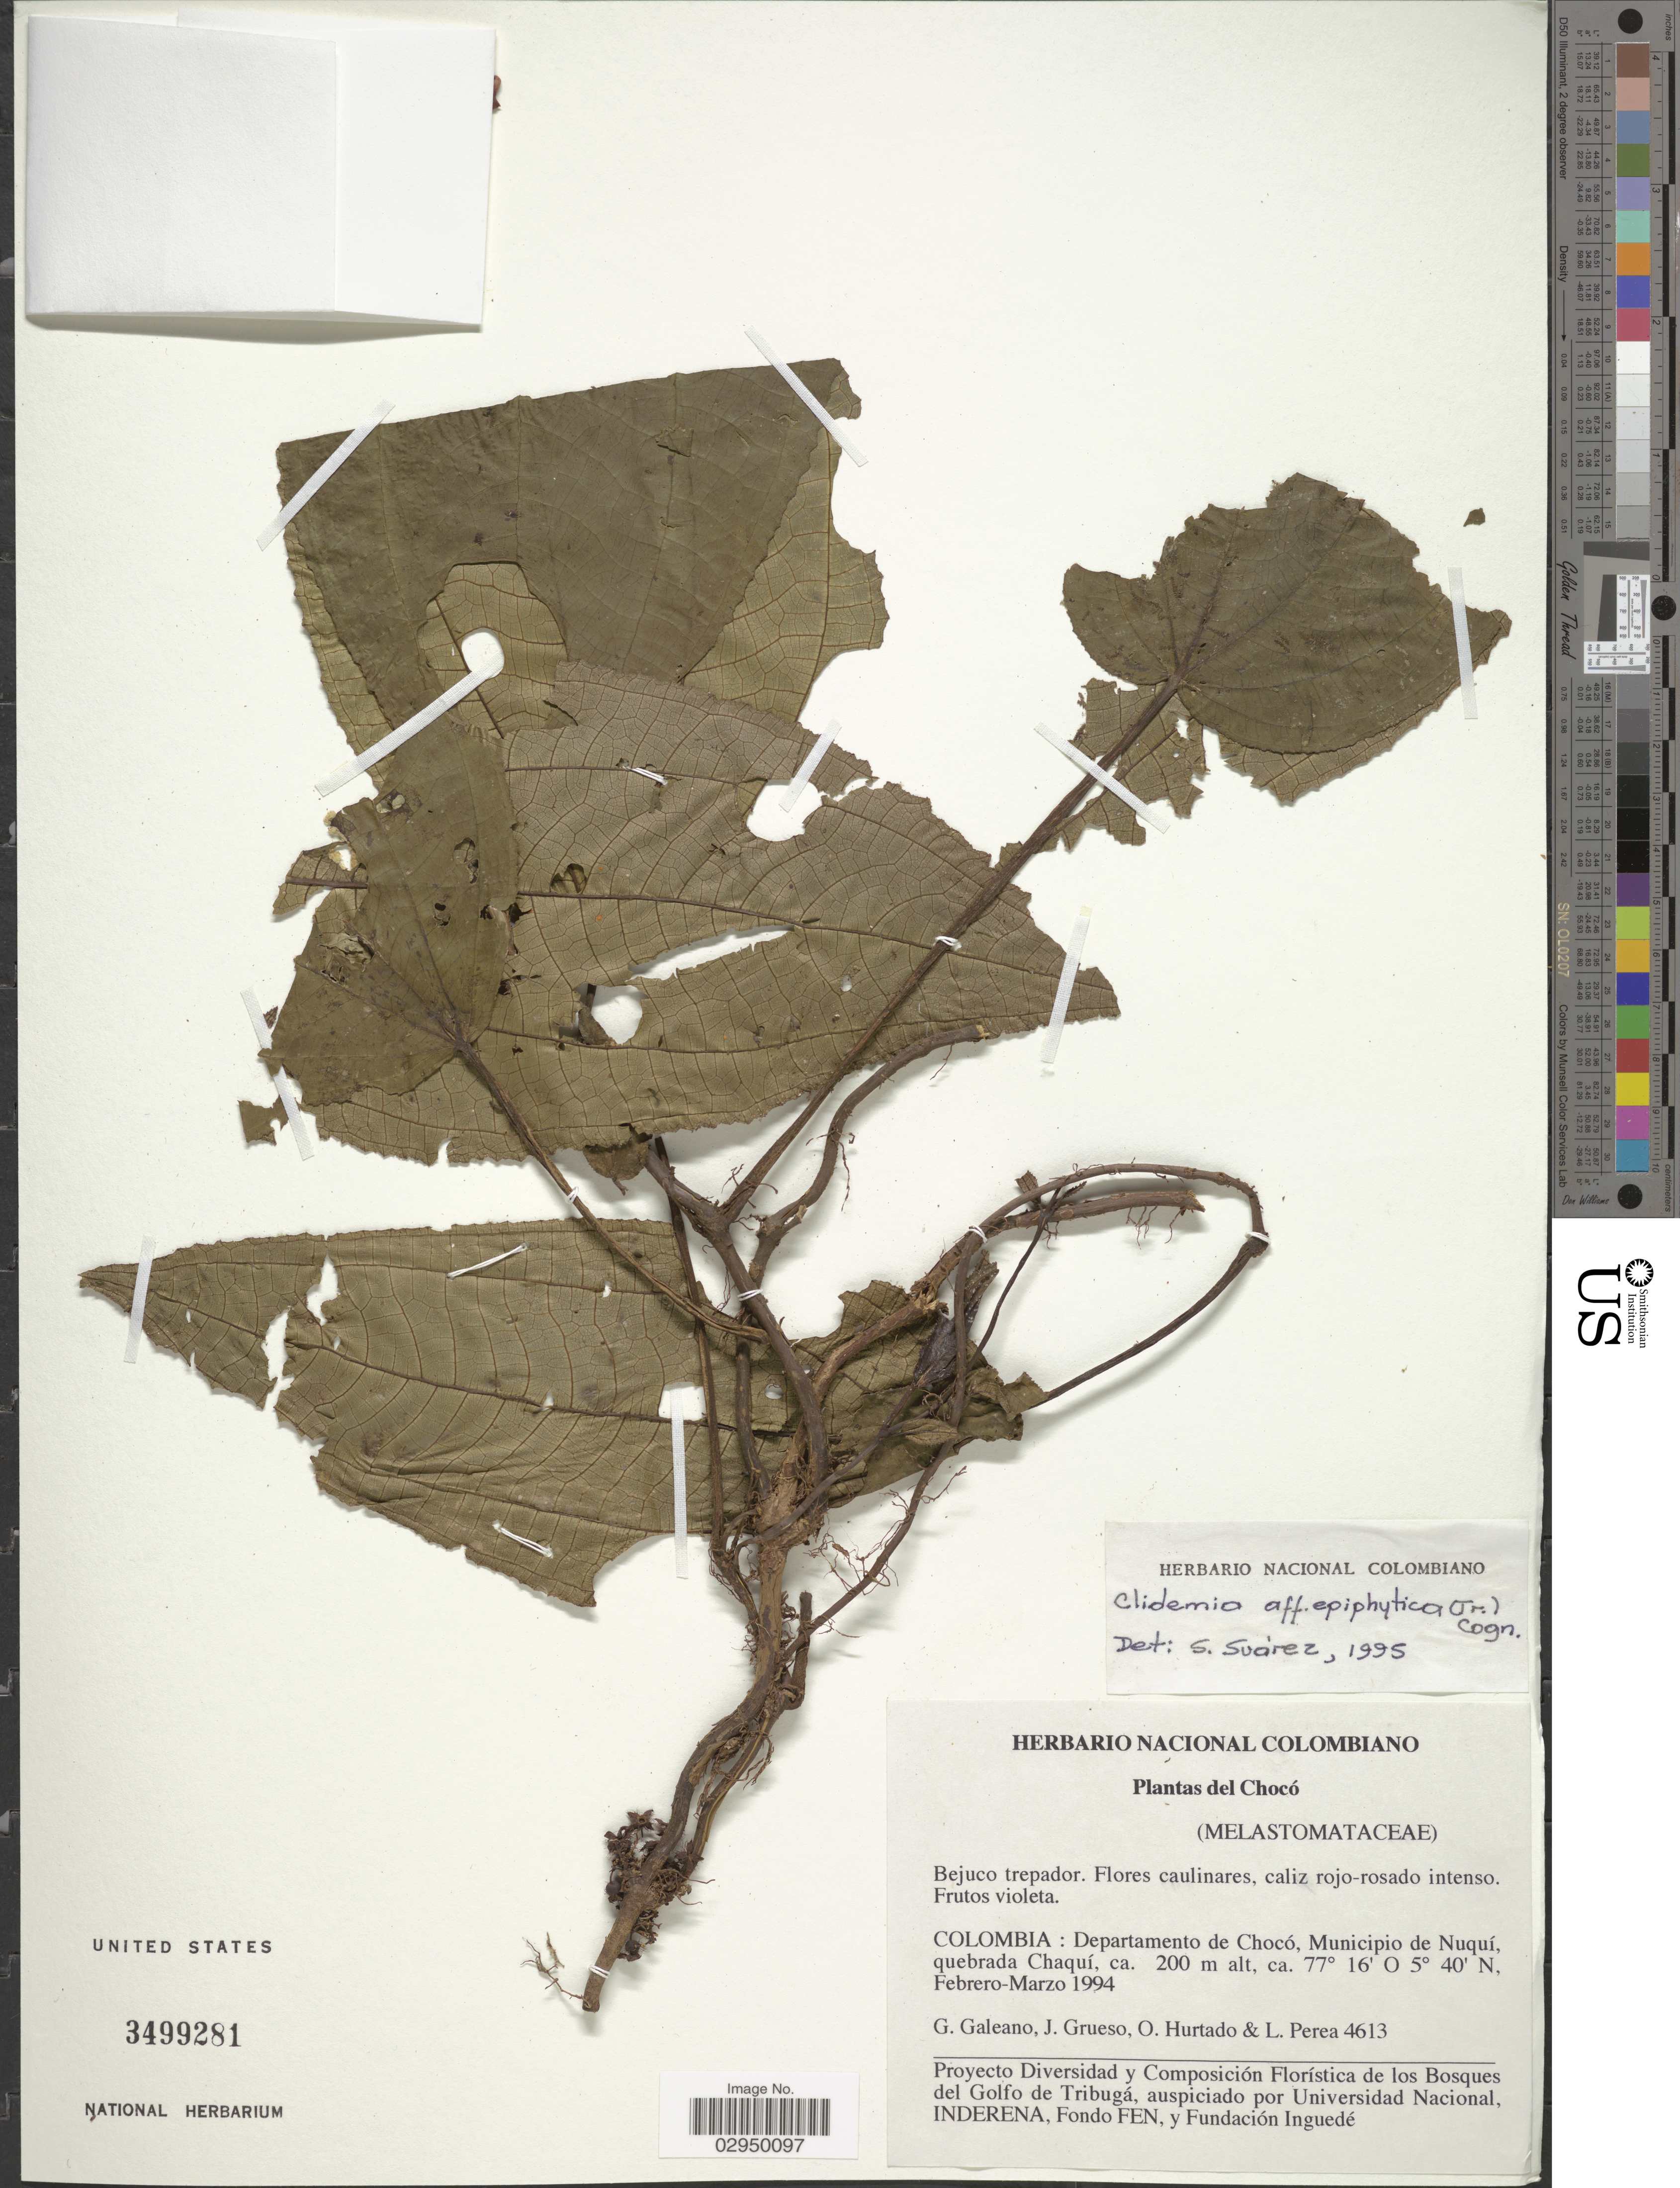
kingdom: Plantae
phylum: Tracheophyta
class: Magnoliopsida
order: Myrtales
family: Melastomataceae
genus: Clidemia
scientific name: Clidemia sp.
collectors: G. A. Galeano, J. Grueso, O. Hurtado & L. Perea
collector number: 4613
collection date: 1994-02/1994-03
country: Colombia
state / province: Chocó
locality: Departamento de Chocó, Municipio de Nuquí, quebrada Chaquí.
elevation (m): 200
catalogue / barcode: US 3499281